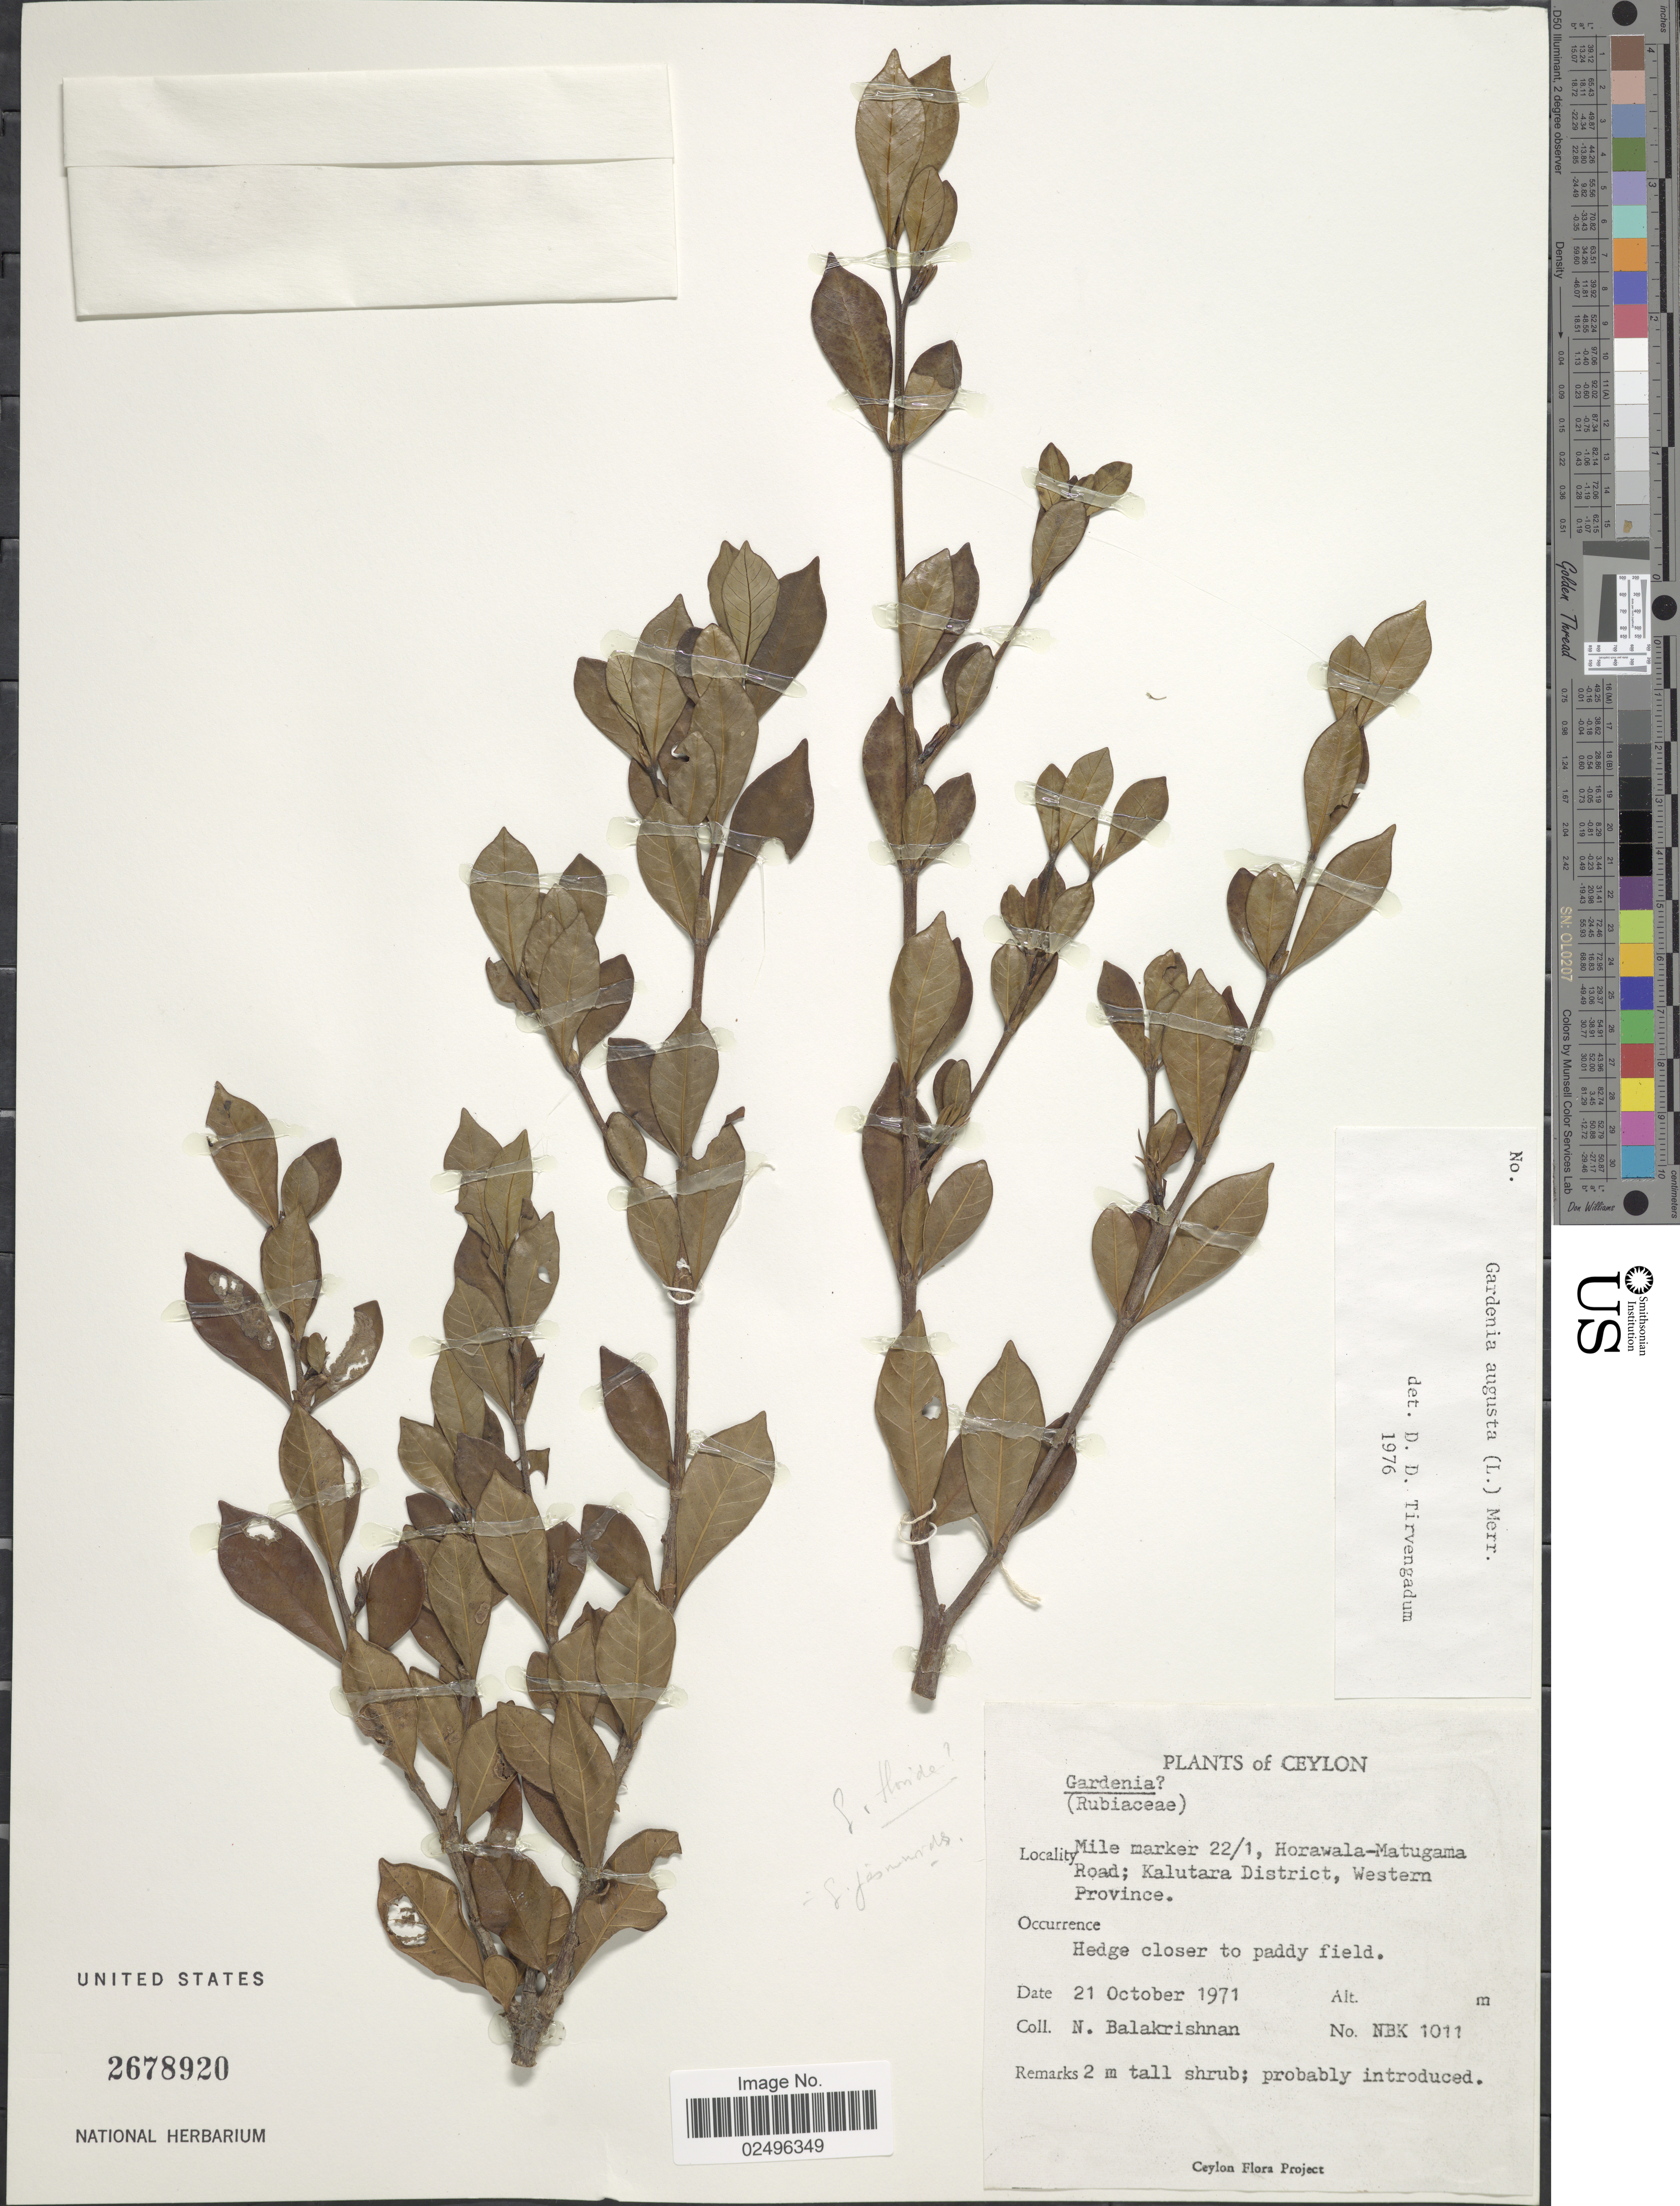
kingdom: Plantae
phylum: Tracheophyta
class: Magnoliopsida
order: Gentianales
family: Rubiaceae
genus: Gardenia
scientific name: Gardenia augusta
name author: (L.) Merr.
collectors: N. Balakrishnan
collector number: NBK1011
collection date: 1971-10-21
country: Sri Lanka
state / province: Western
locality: Ceylon. Mile marker 22/1, Horawala-Matugama Road, Kalutara District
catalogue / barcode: US 2678920